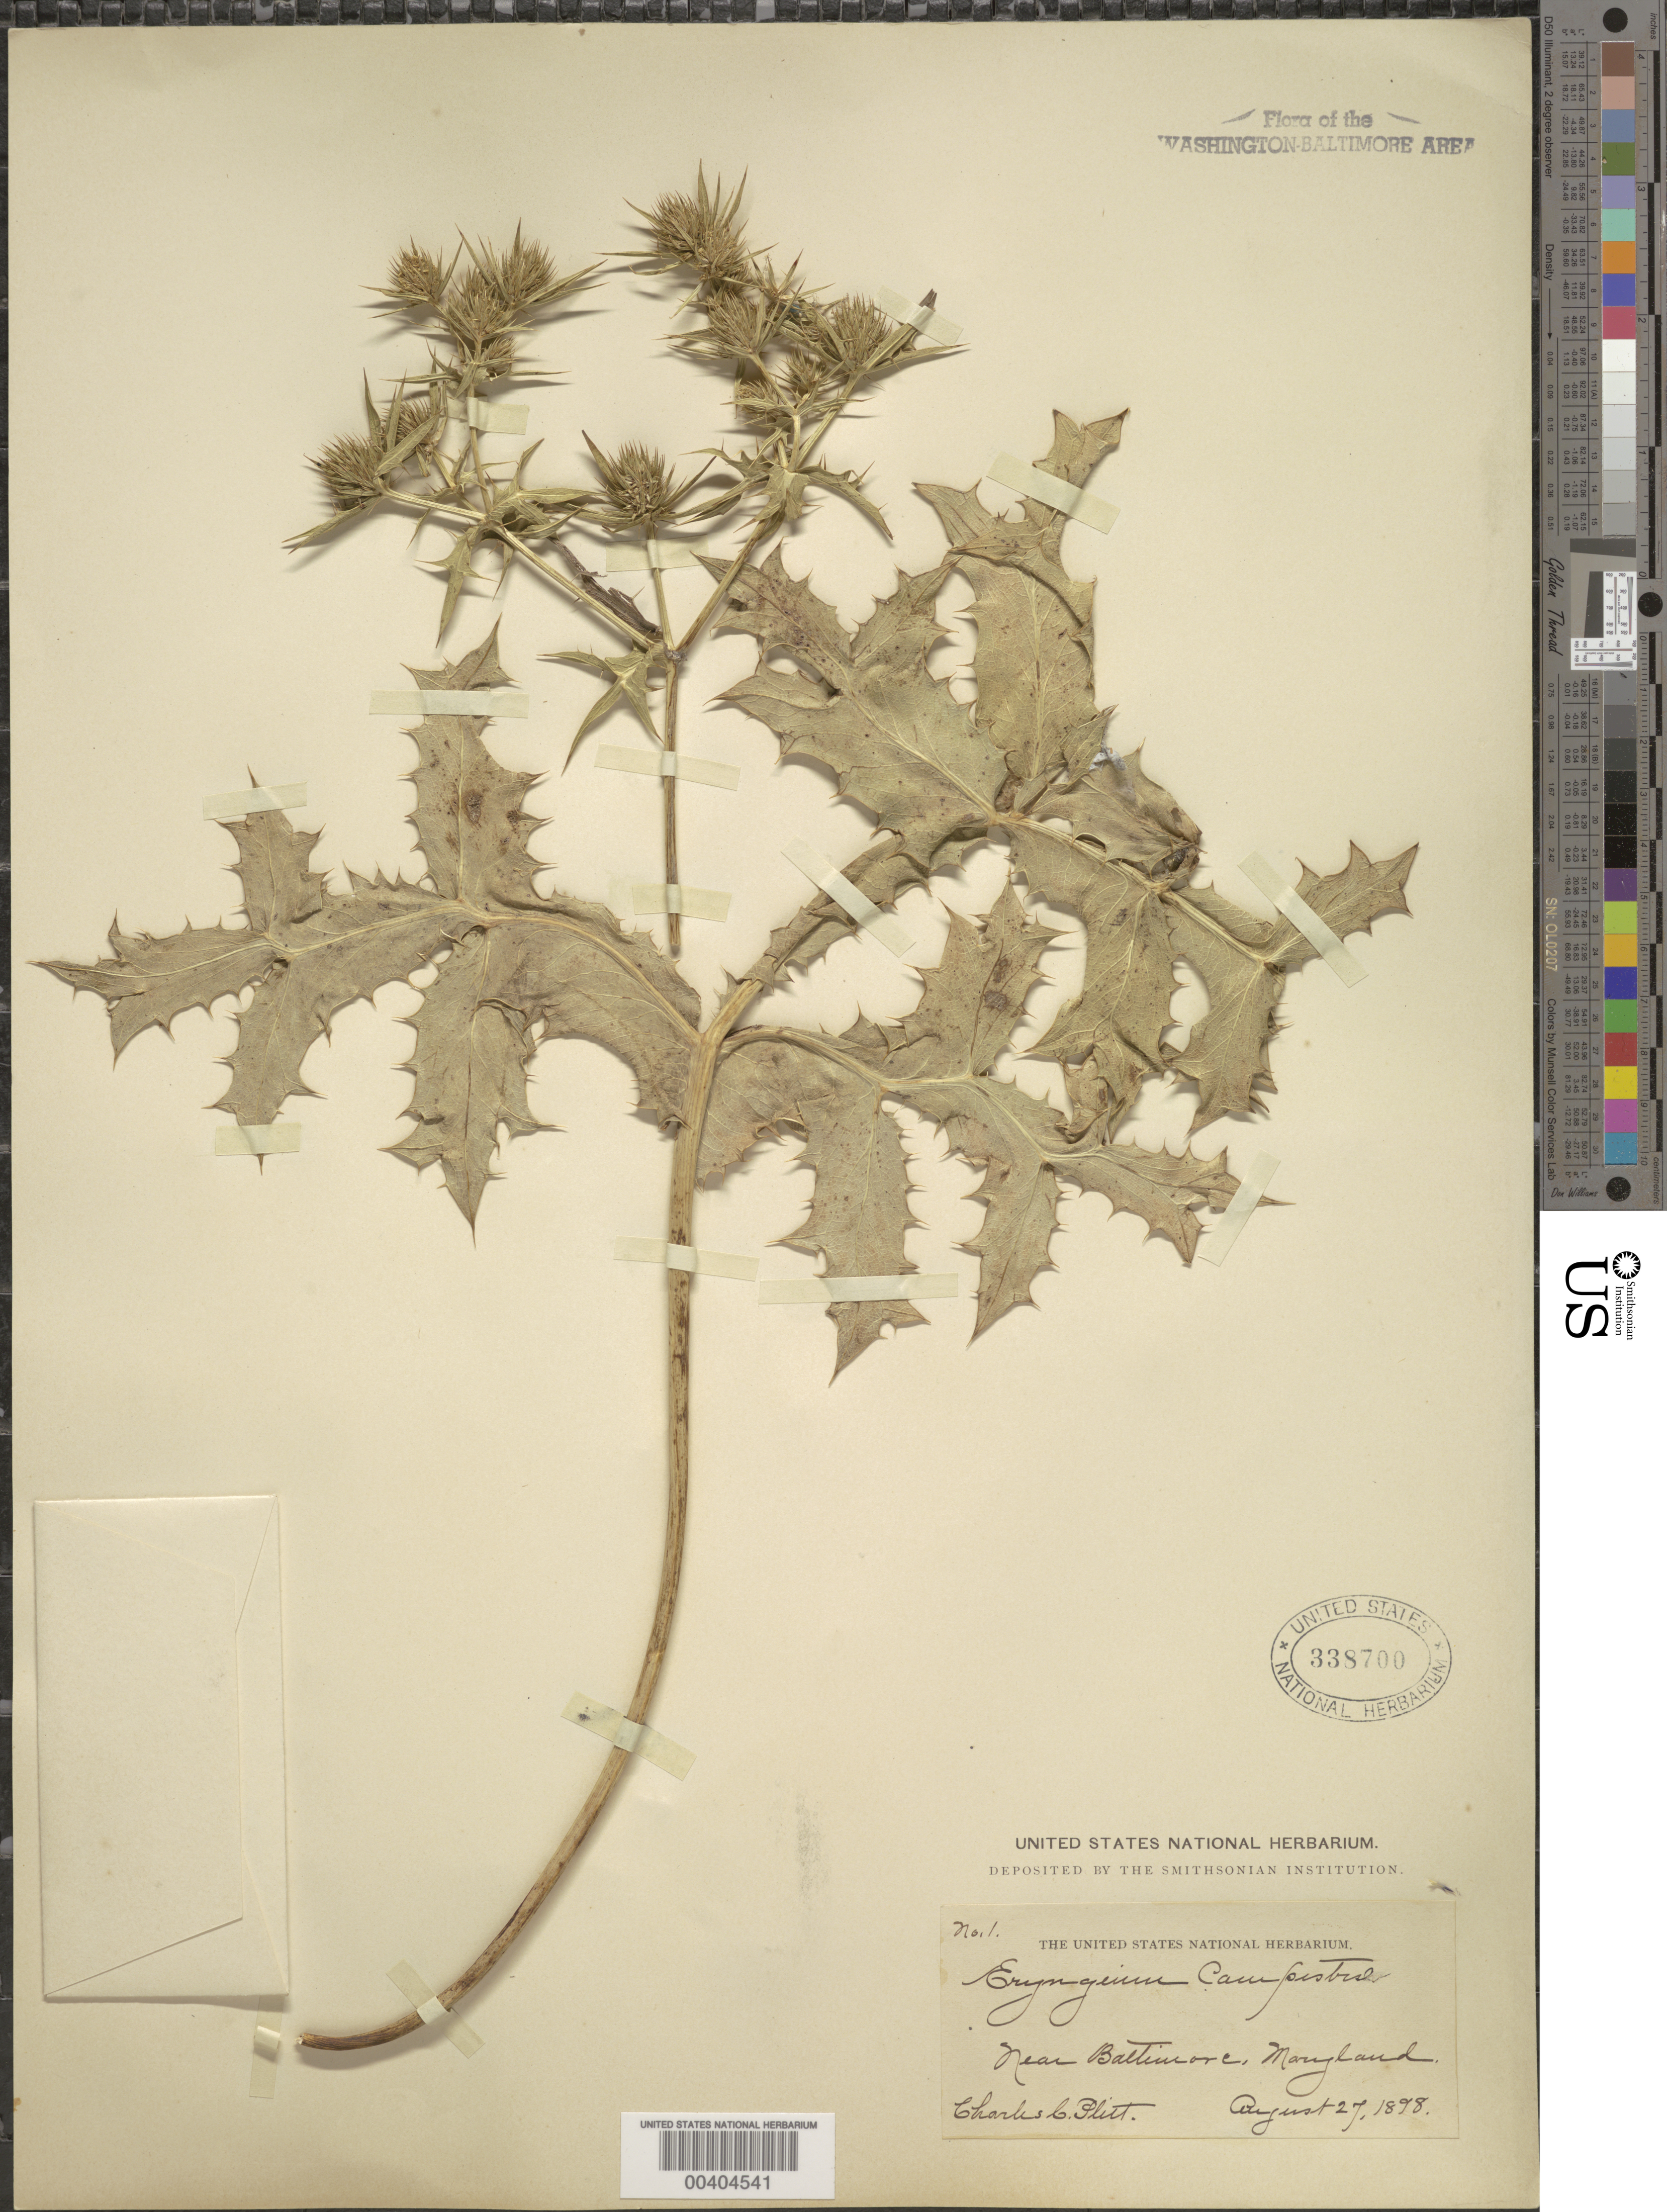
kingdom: Plantae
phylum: Tracheophyta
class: Magnoliopsida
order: Apiales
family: Apiaceae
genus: Eryngium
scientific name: Eryngium campestre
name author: L.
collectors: C. Plitt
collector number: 1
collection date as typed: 27 Aug 1898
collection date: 1898-08-27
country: United States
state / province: Maryland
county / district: Baltimore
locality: Near Baltimore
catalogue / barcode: US 338700